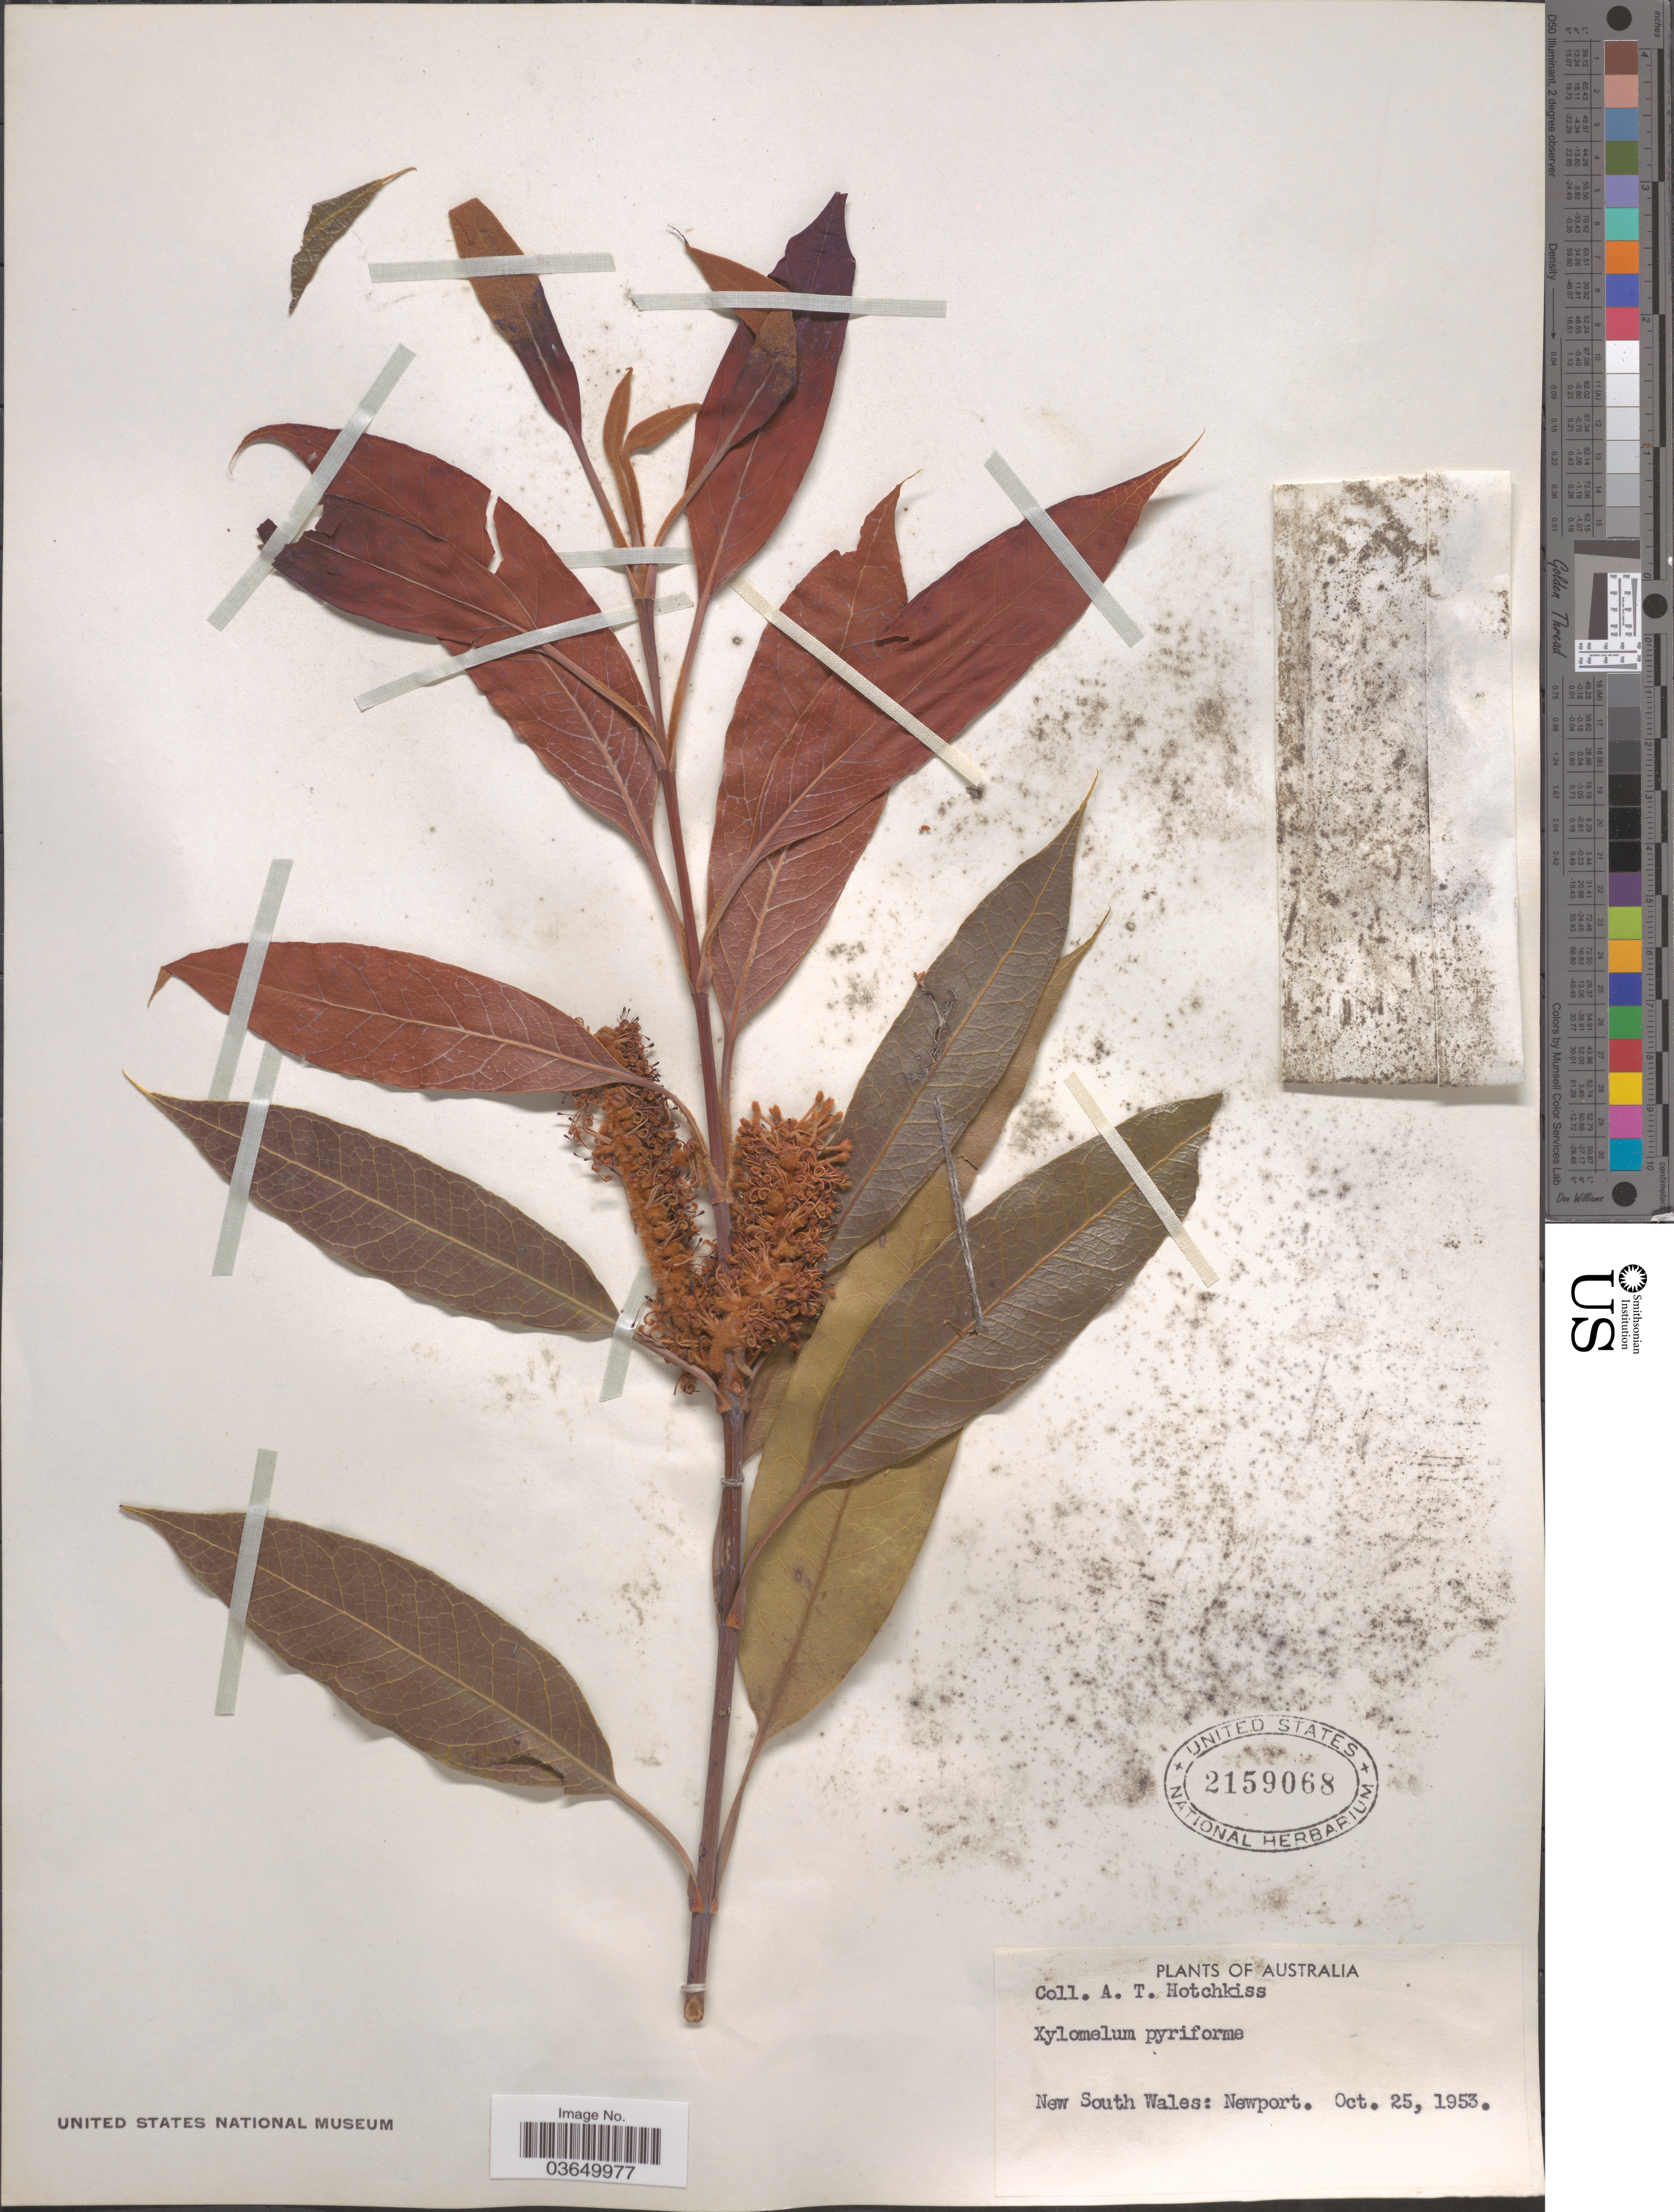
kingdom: Plantae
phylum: Tracheophyta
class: Magnoliopsida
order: Proteales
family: Proteaceae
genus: Xylomelum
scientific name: Xylomelum sp.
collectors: A. Hotchkiss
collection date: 1953-10-25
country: Australia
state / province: New South Wales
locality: Newport.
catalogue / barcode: US 2159068